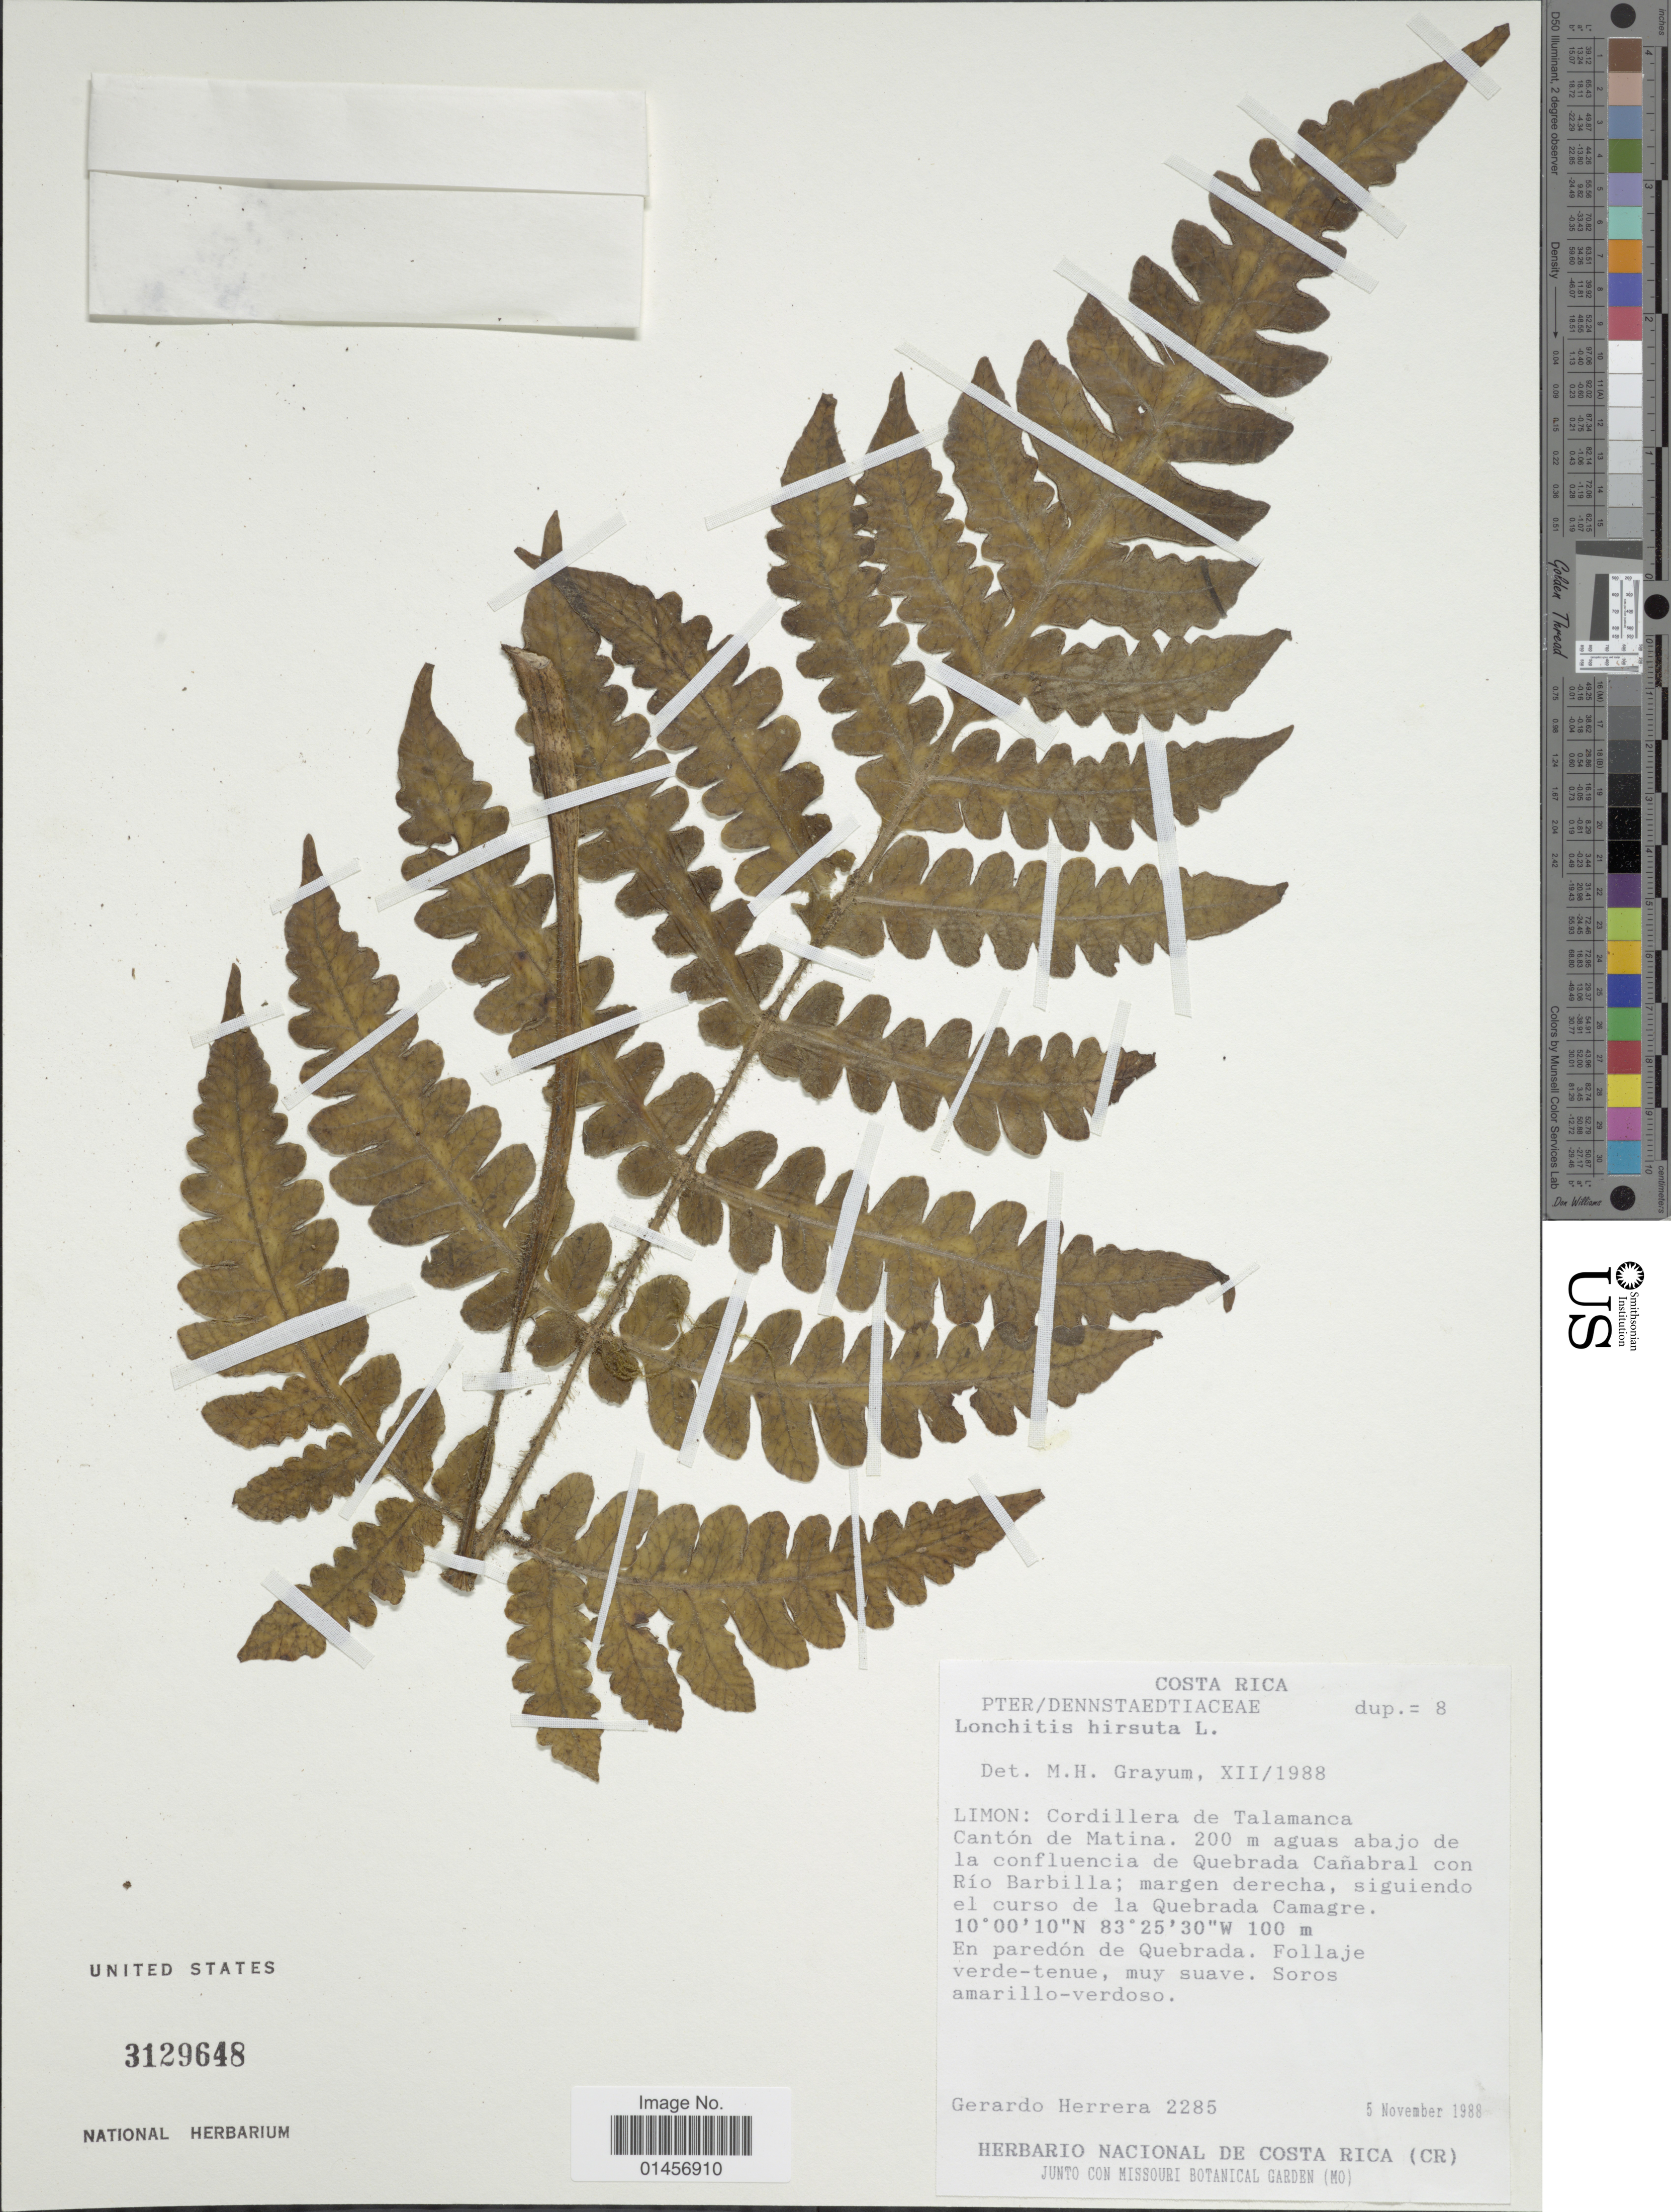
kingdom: Plantae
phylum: Tracheophyta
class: Polypodiopsida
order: Polypodiales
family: Lonchitidaceae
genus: Lonchitis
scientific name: Lonchitis hirsuta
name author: L.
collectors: G. Herrera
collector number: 2285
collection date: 1988-11-05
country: Costa Rica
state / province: Limón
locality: Costa Rica, Limon: Cordillera de Talamanca Canton de Matina. 200m agua abajo de la confluencia de Quebrada Canabral con Rio Barbilla; margen derecha, siguiendo el curso de la Quebrada Camagre.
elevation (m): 100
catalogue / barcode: US 3129648